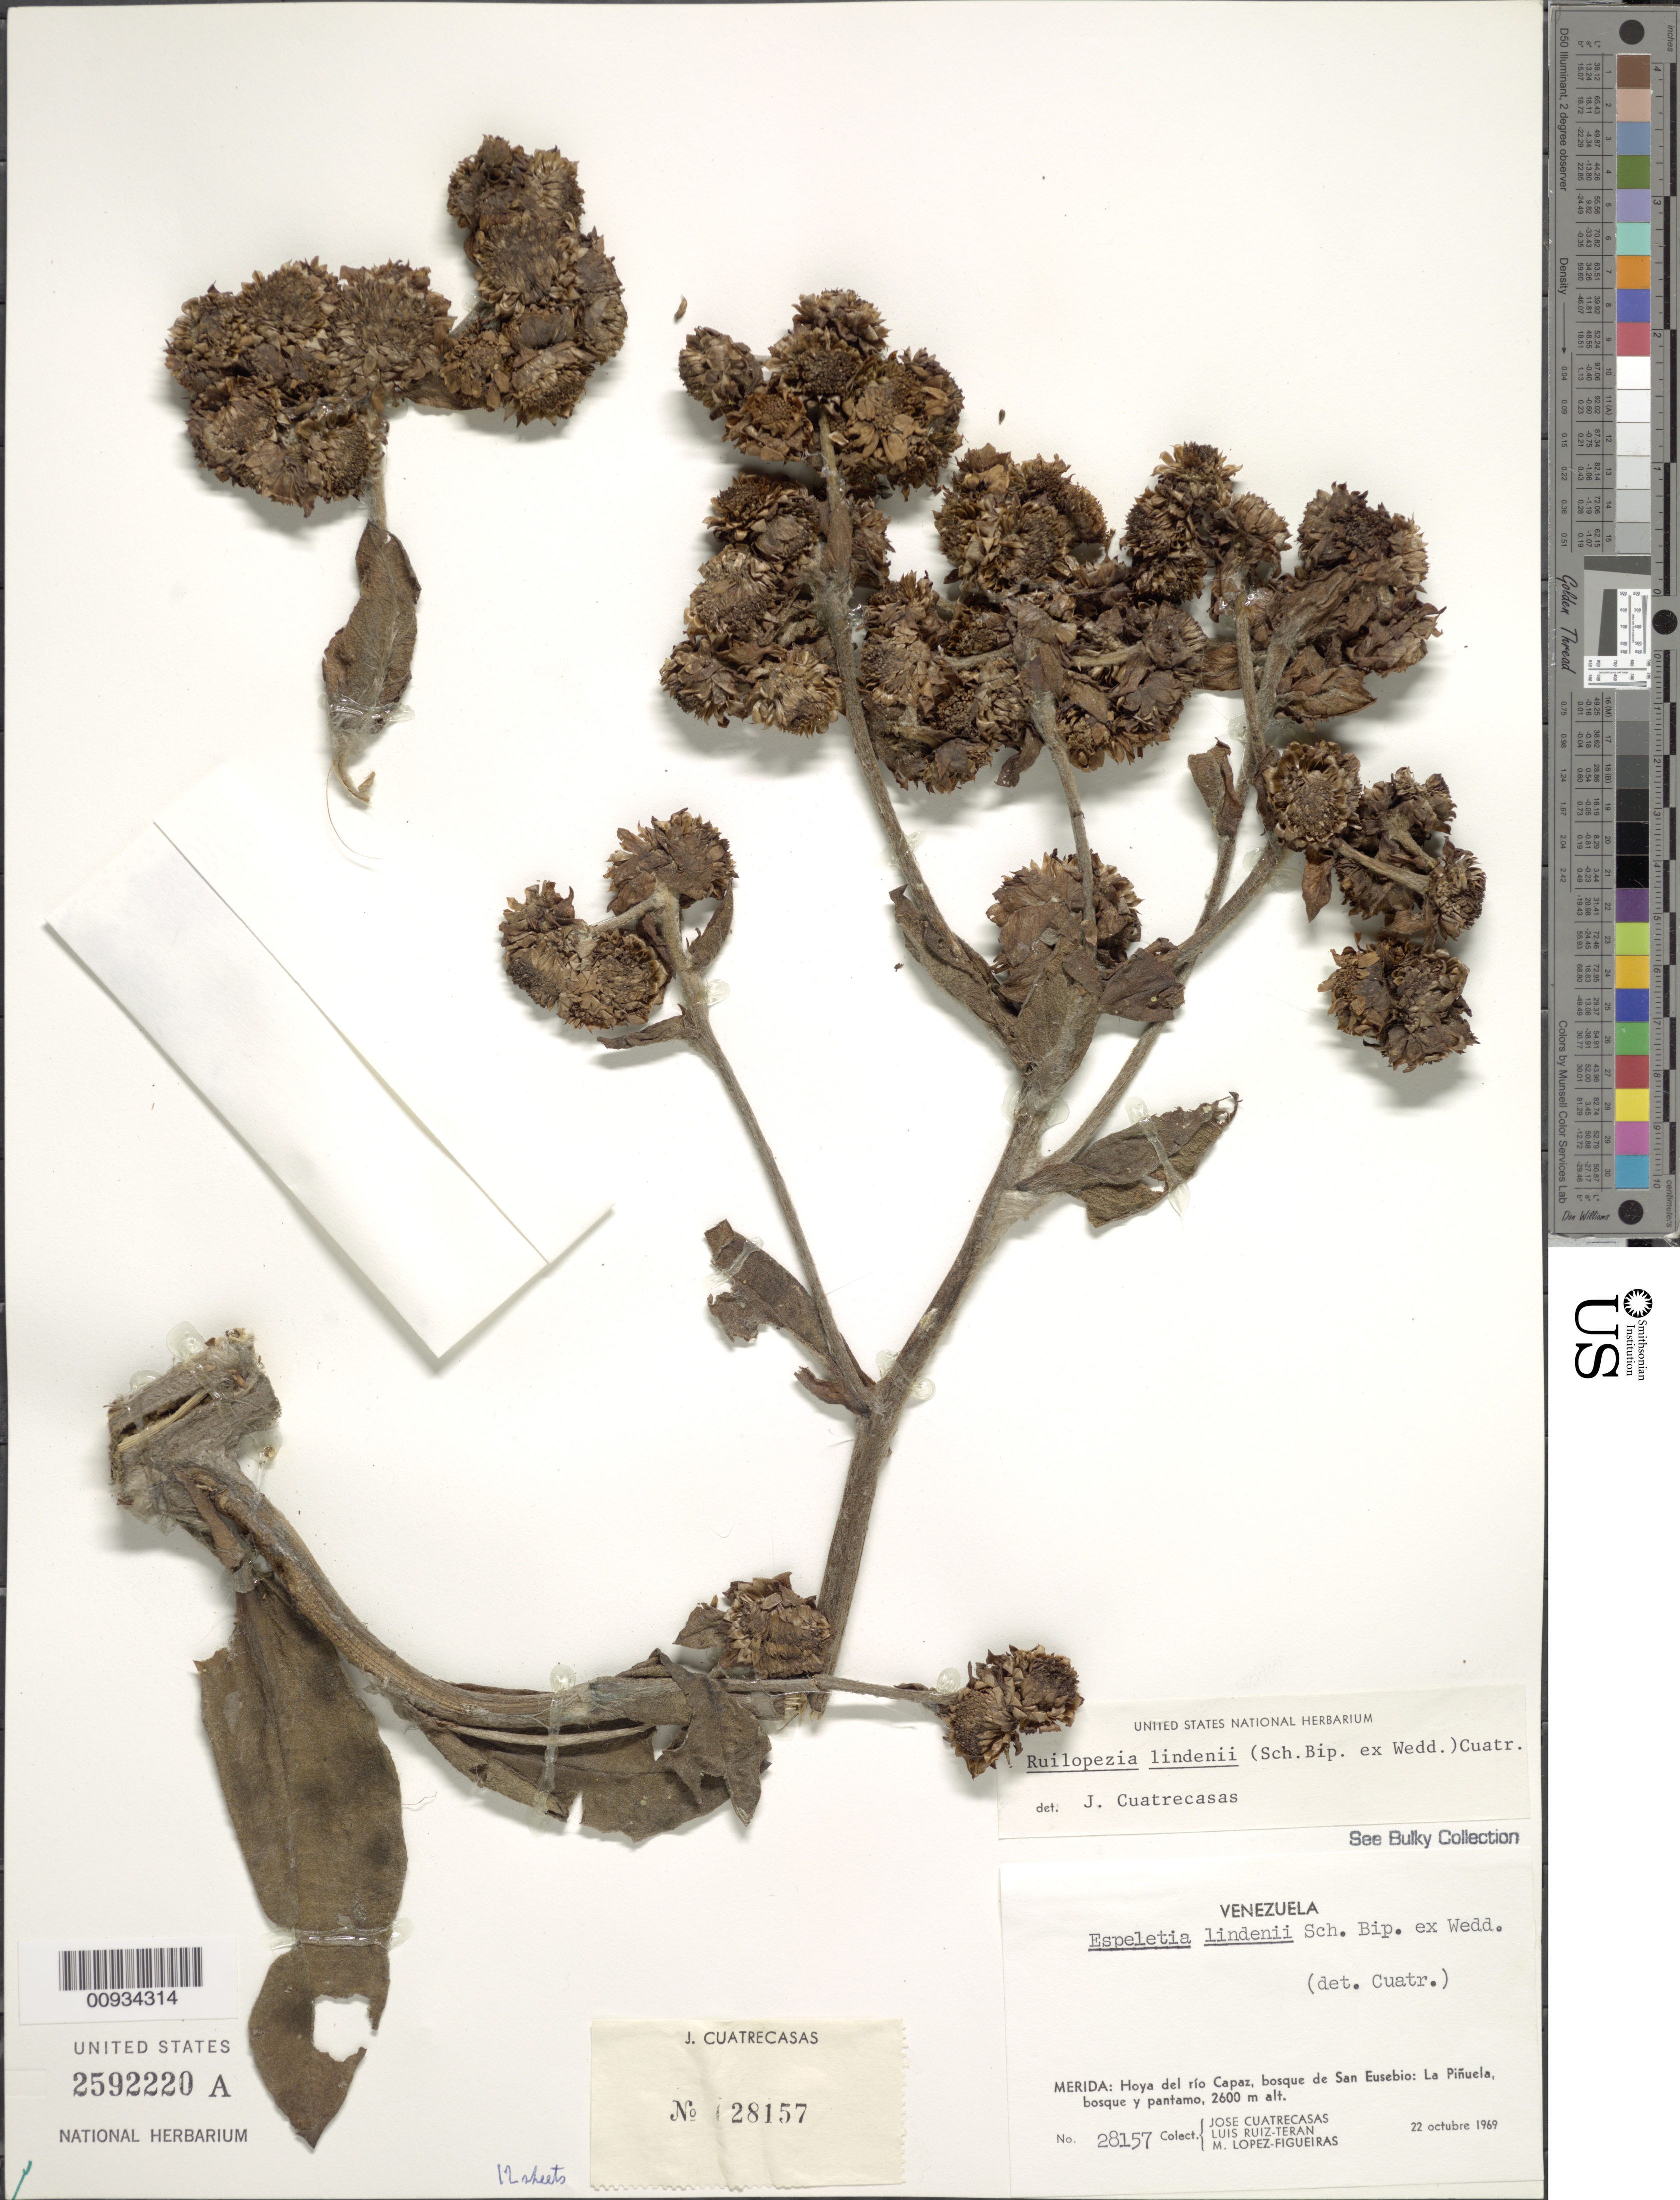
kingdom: Plantae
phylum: Tracheophyta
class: Magnoliopsida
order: Asterales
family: Asteraceae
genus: Ruilopezia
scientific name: Ruilopezia lindenii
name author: (Sch. Bip. ex Wedd.) Cuatrec.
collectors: J. Cuatrecasas, L. Teran & M. López Figueiras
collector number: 28157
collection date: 1969-10-22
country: Venezuela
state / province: Mérida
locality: Hoya del rio Capaz, bosque de San Eusebio, La Pinuela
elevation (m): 2600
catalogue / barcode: US 2592220A